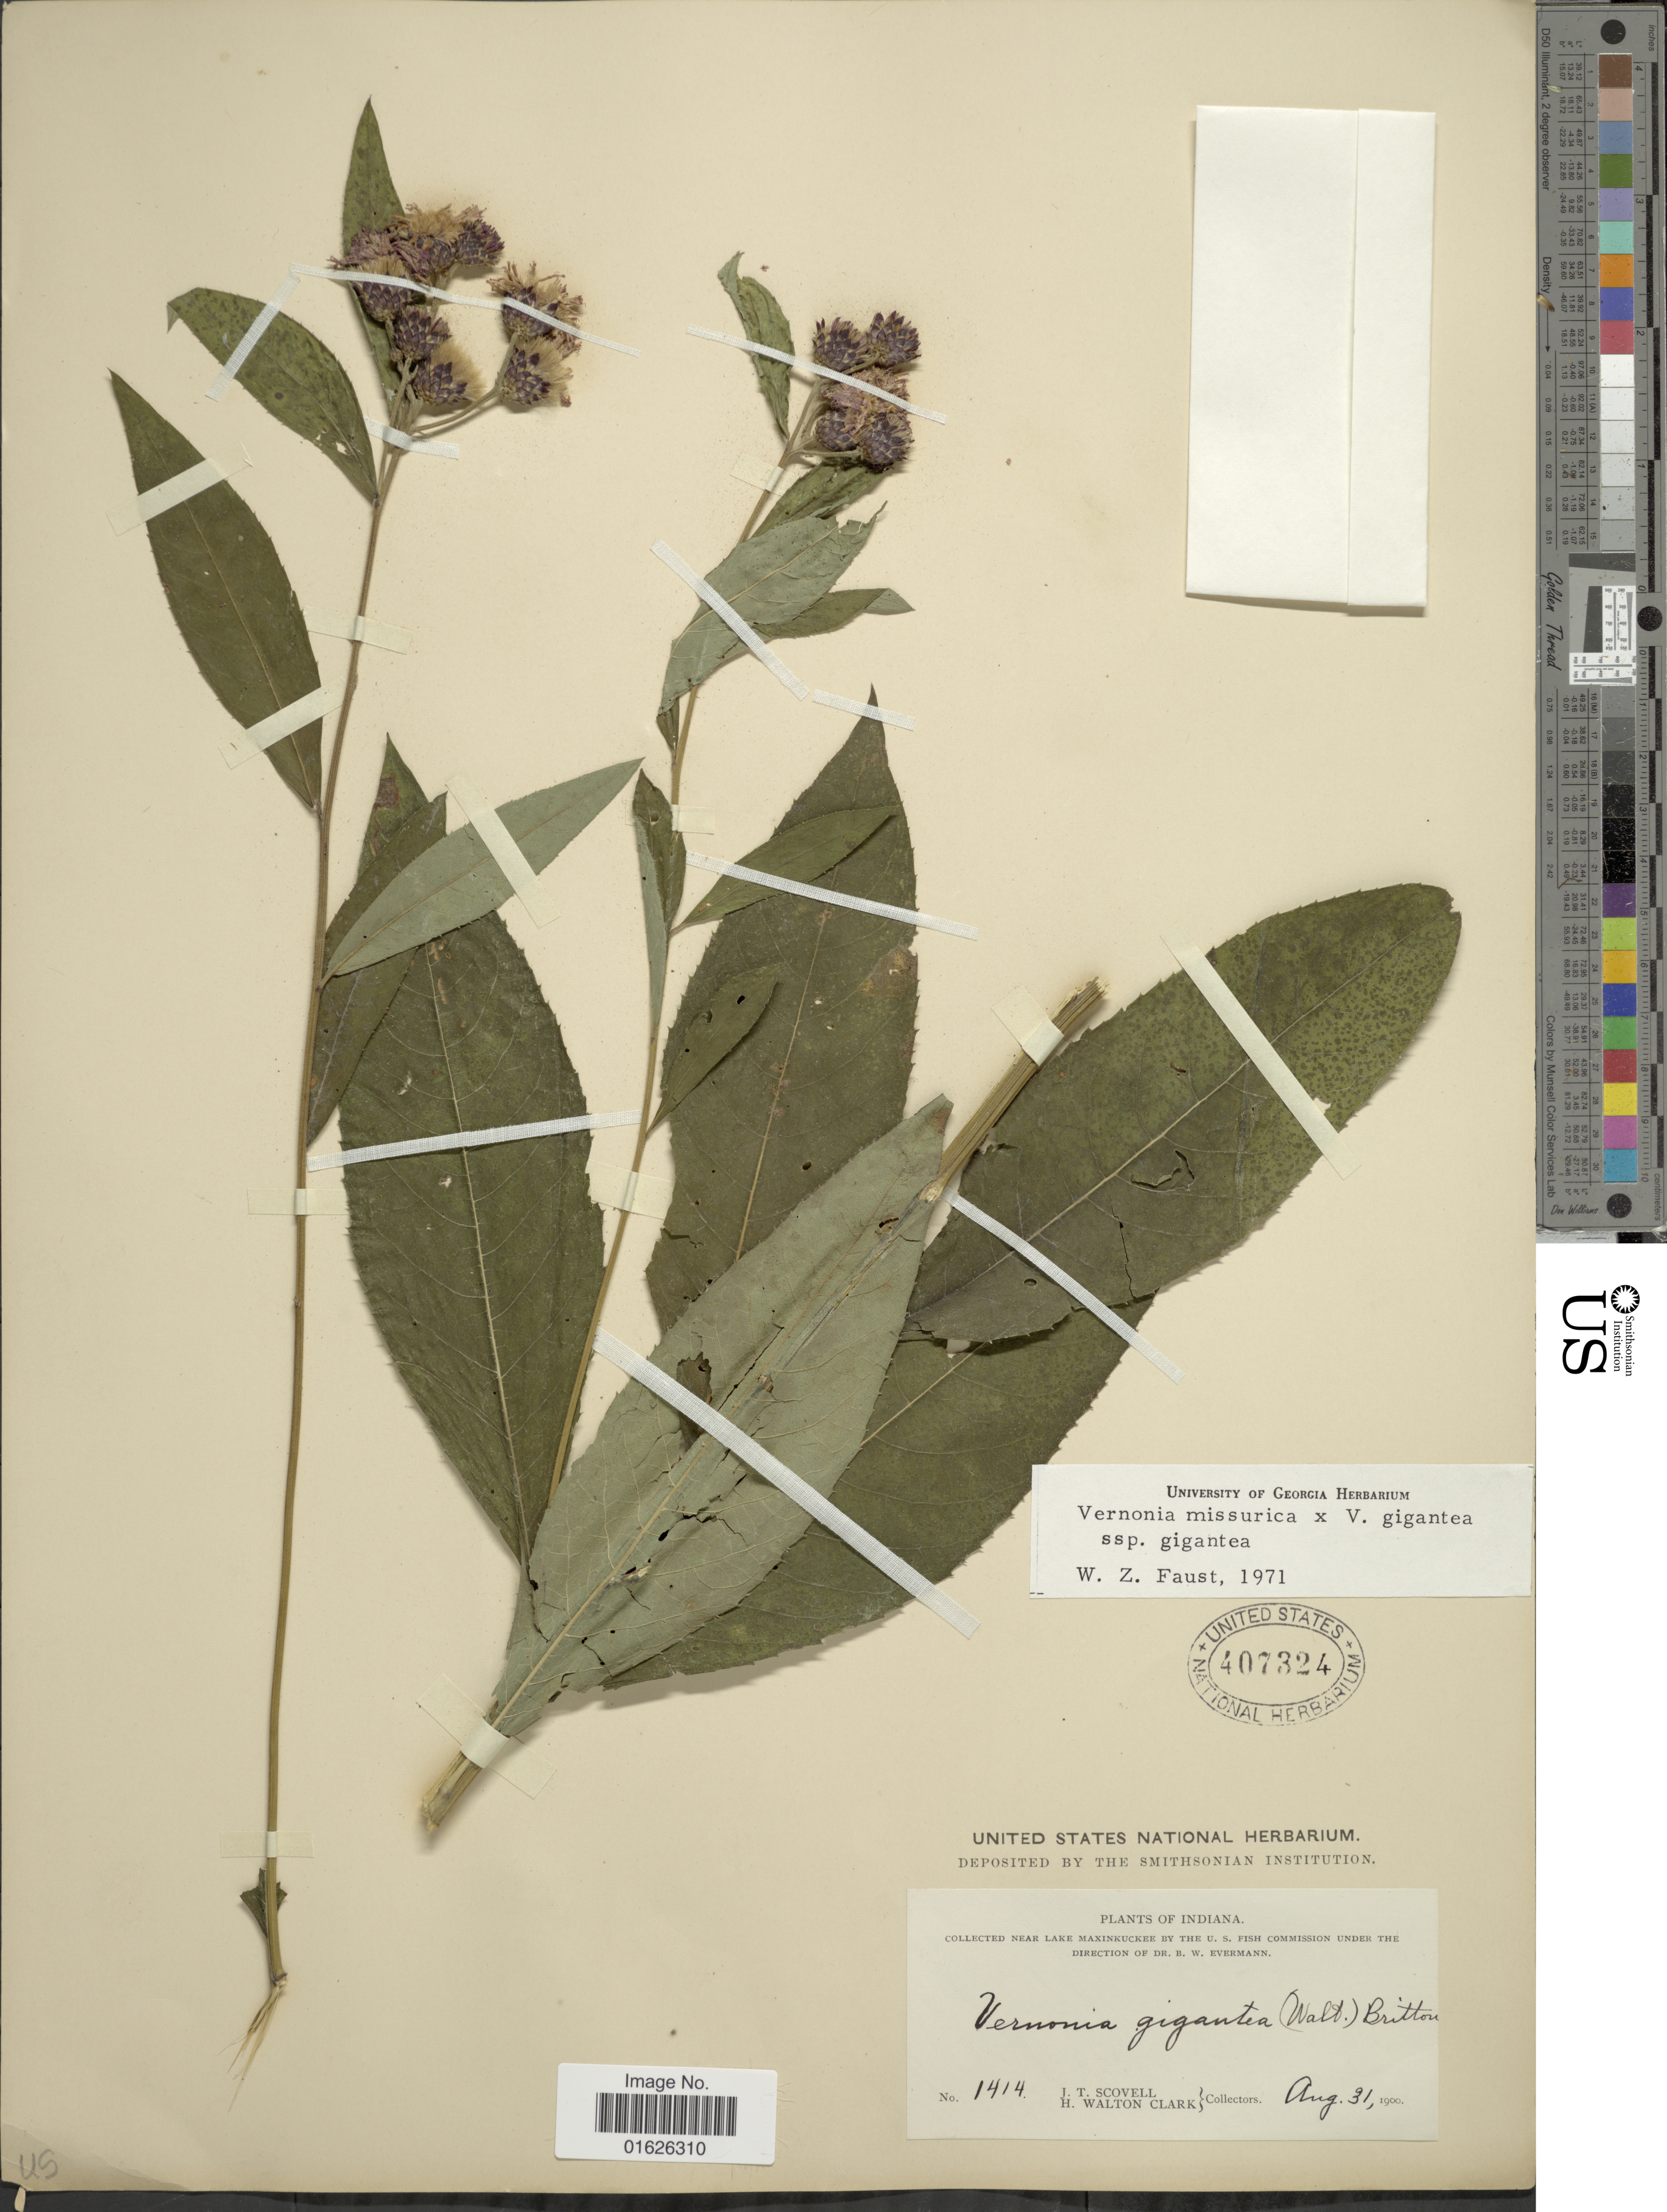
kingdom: Plantae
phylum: Tracheophyta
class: Magnoliopsida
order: Asterales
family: Asteraceae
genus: Vernonia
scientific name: Vernonia missurica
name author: Raf.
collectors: J. T. Scovell & H. W. Clark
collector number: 1414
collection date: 1900-08-31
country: United States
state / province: Indiana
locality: Indiana. Near Lake Macinkuckee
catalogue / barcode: US 407324